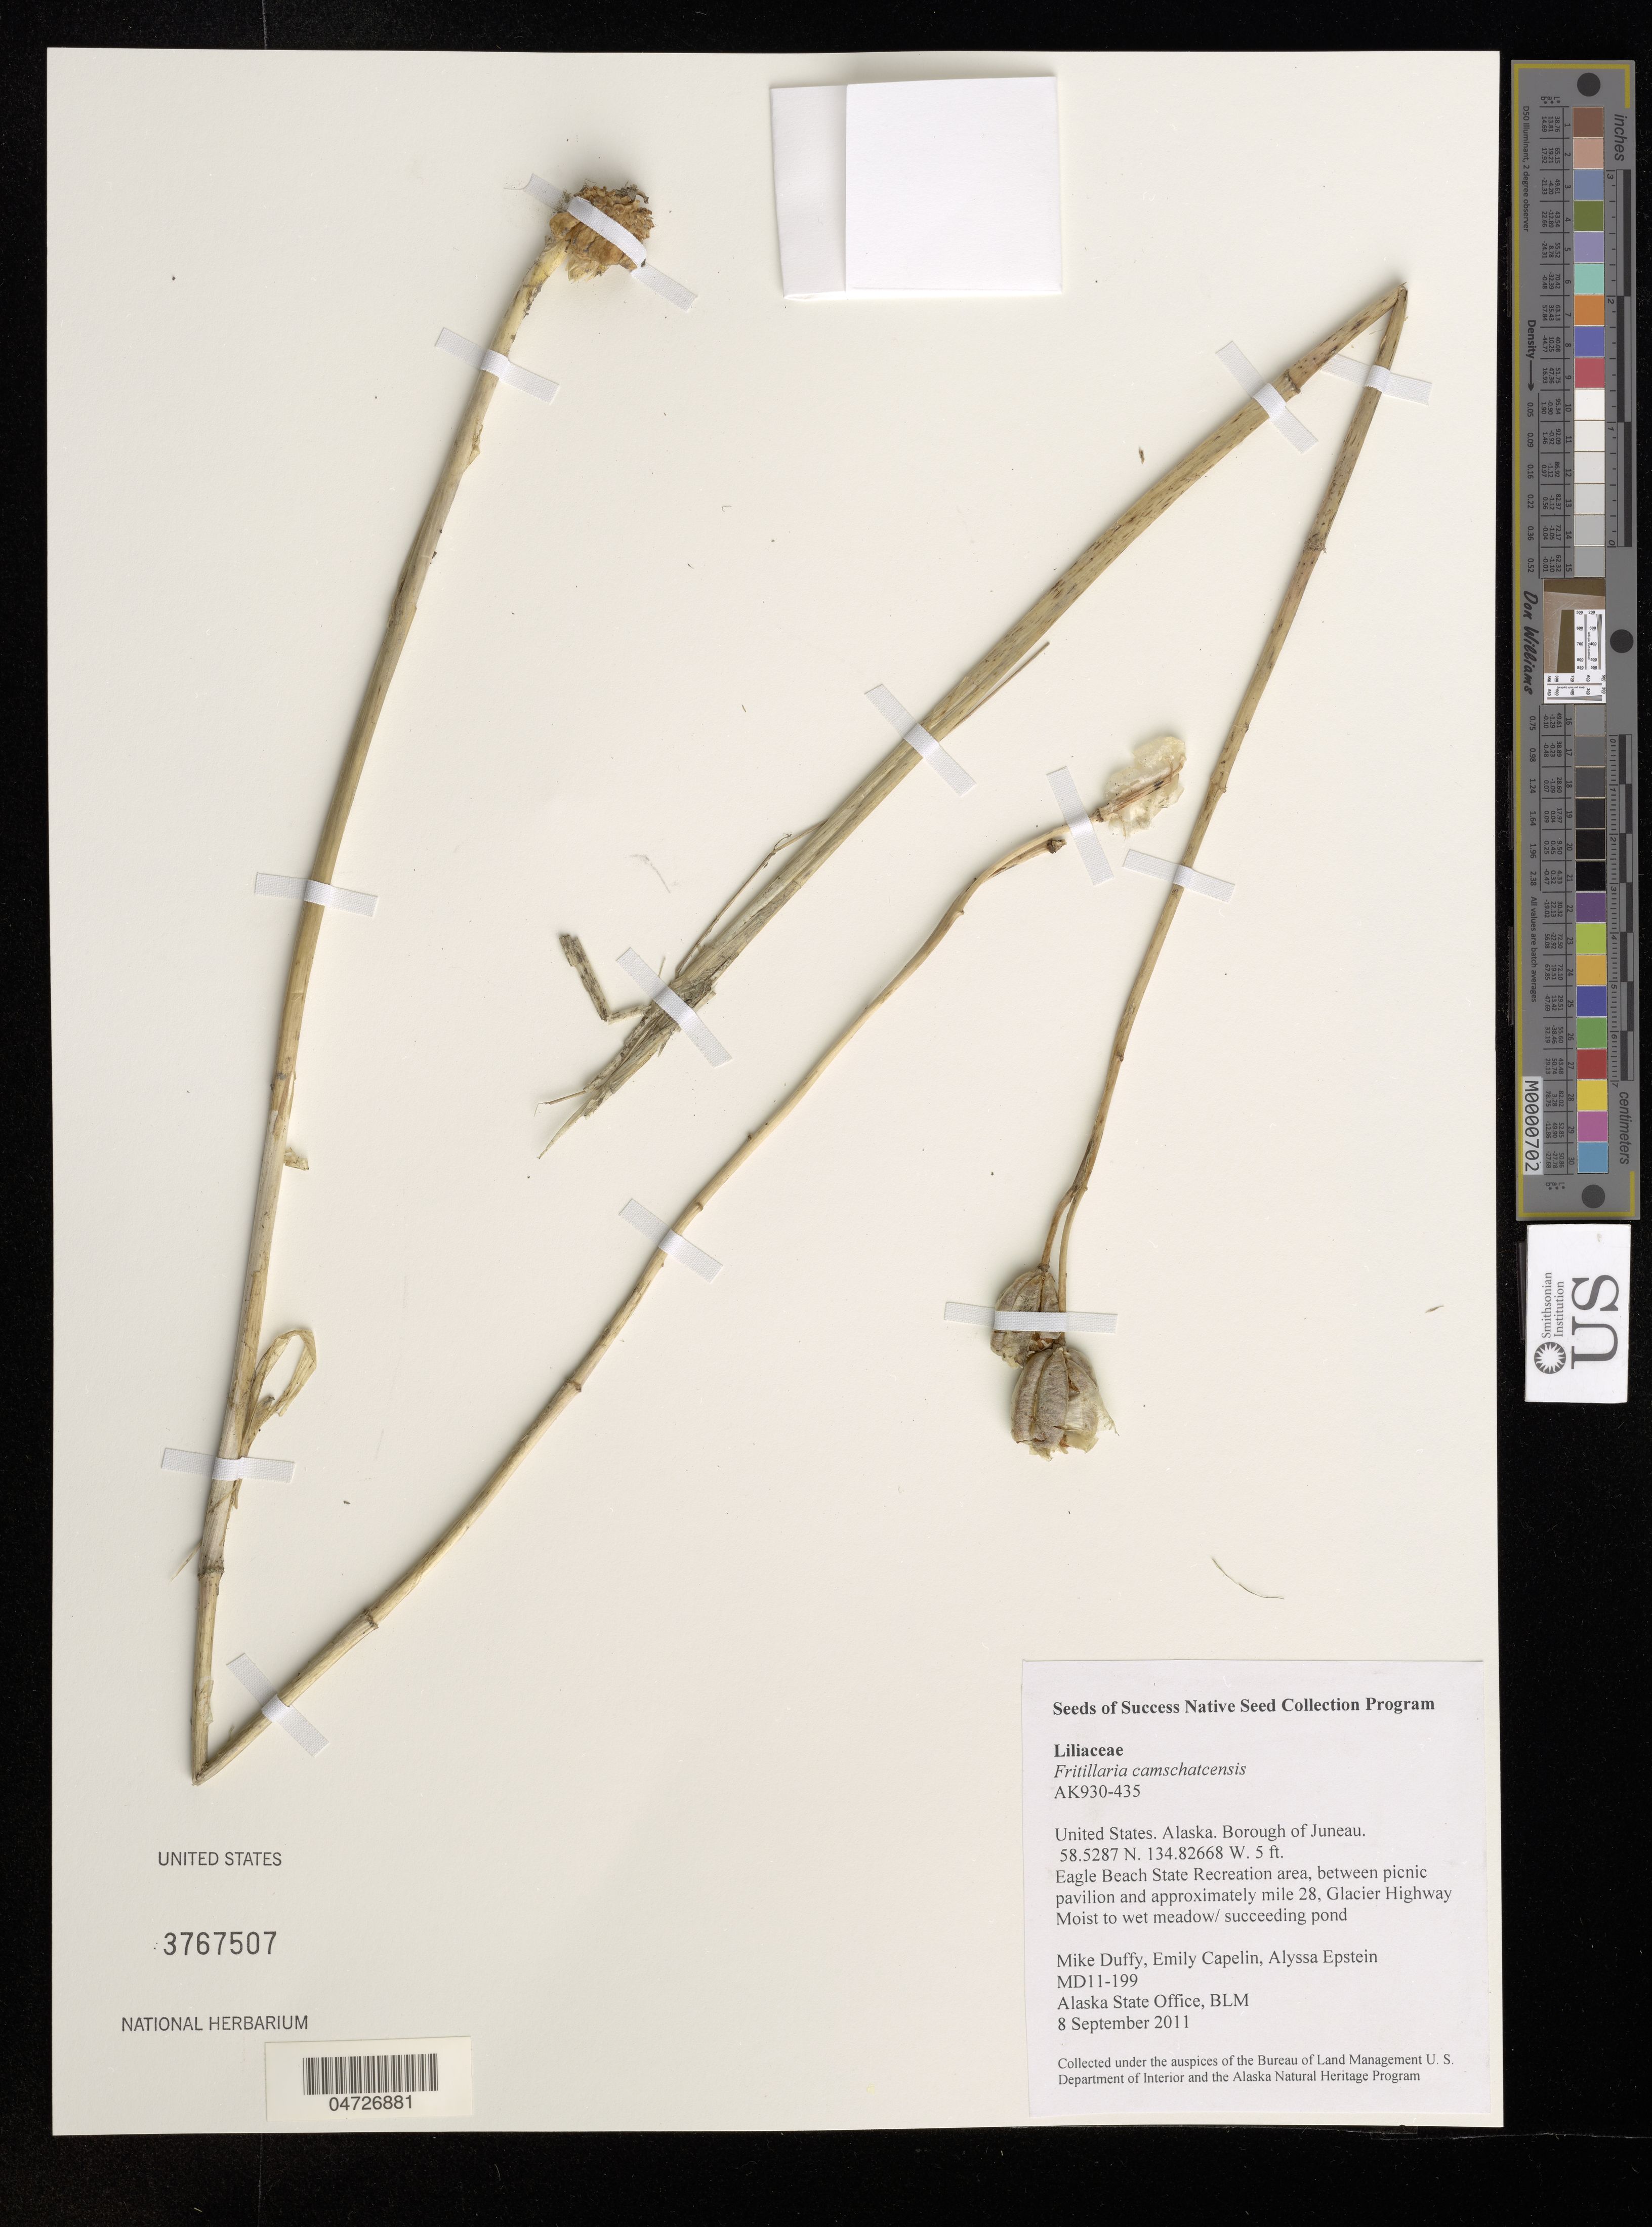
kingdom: Plantae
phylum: Tracheophyta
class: Liliopsida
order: Liliales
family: Liliaceae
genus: Fritillaria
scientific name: Fritillaria camschatcensis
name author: (L.) Ker Gawl.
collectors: M. Duffy, E. Capelin & A. Epstein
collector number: MD11-199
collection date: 2011-09-08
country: United States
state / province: Alaska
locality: Borough of Juneau. Eagle Beach State Recreation area, between picnic pavilion an approximately mile 28, Glacier Highway.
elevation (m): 2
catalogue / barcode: US 3767507